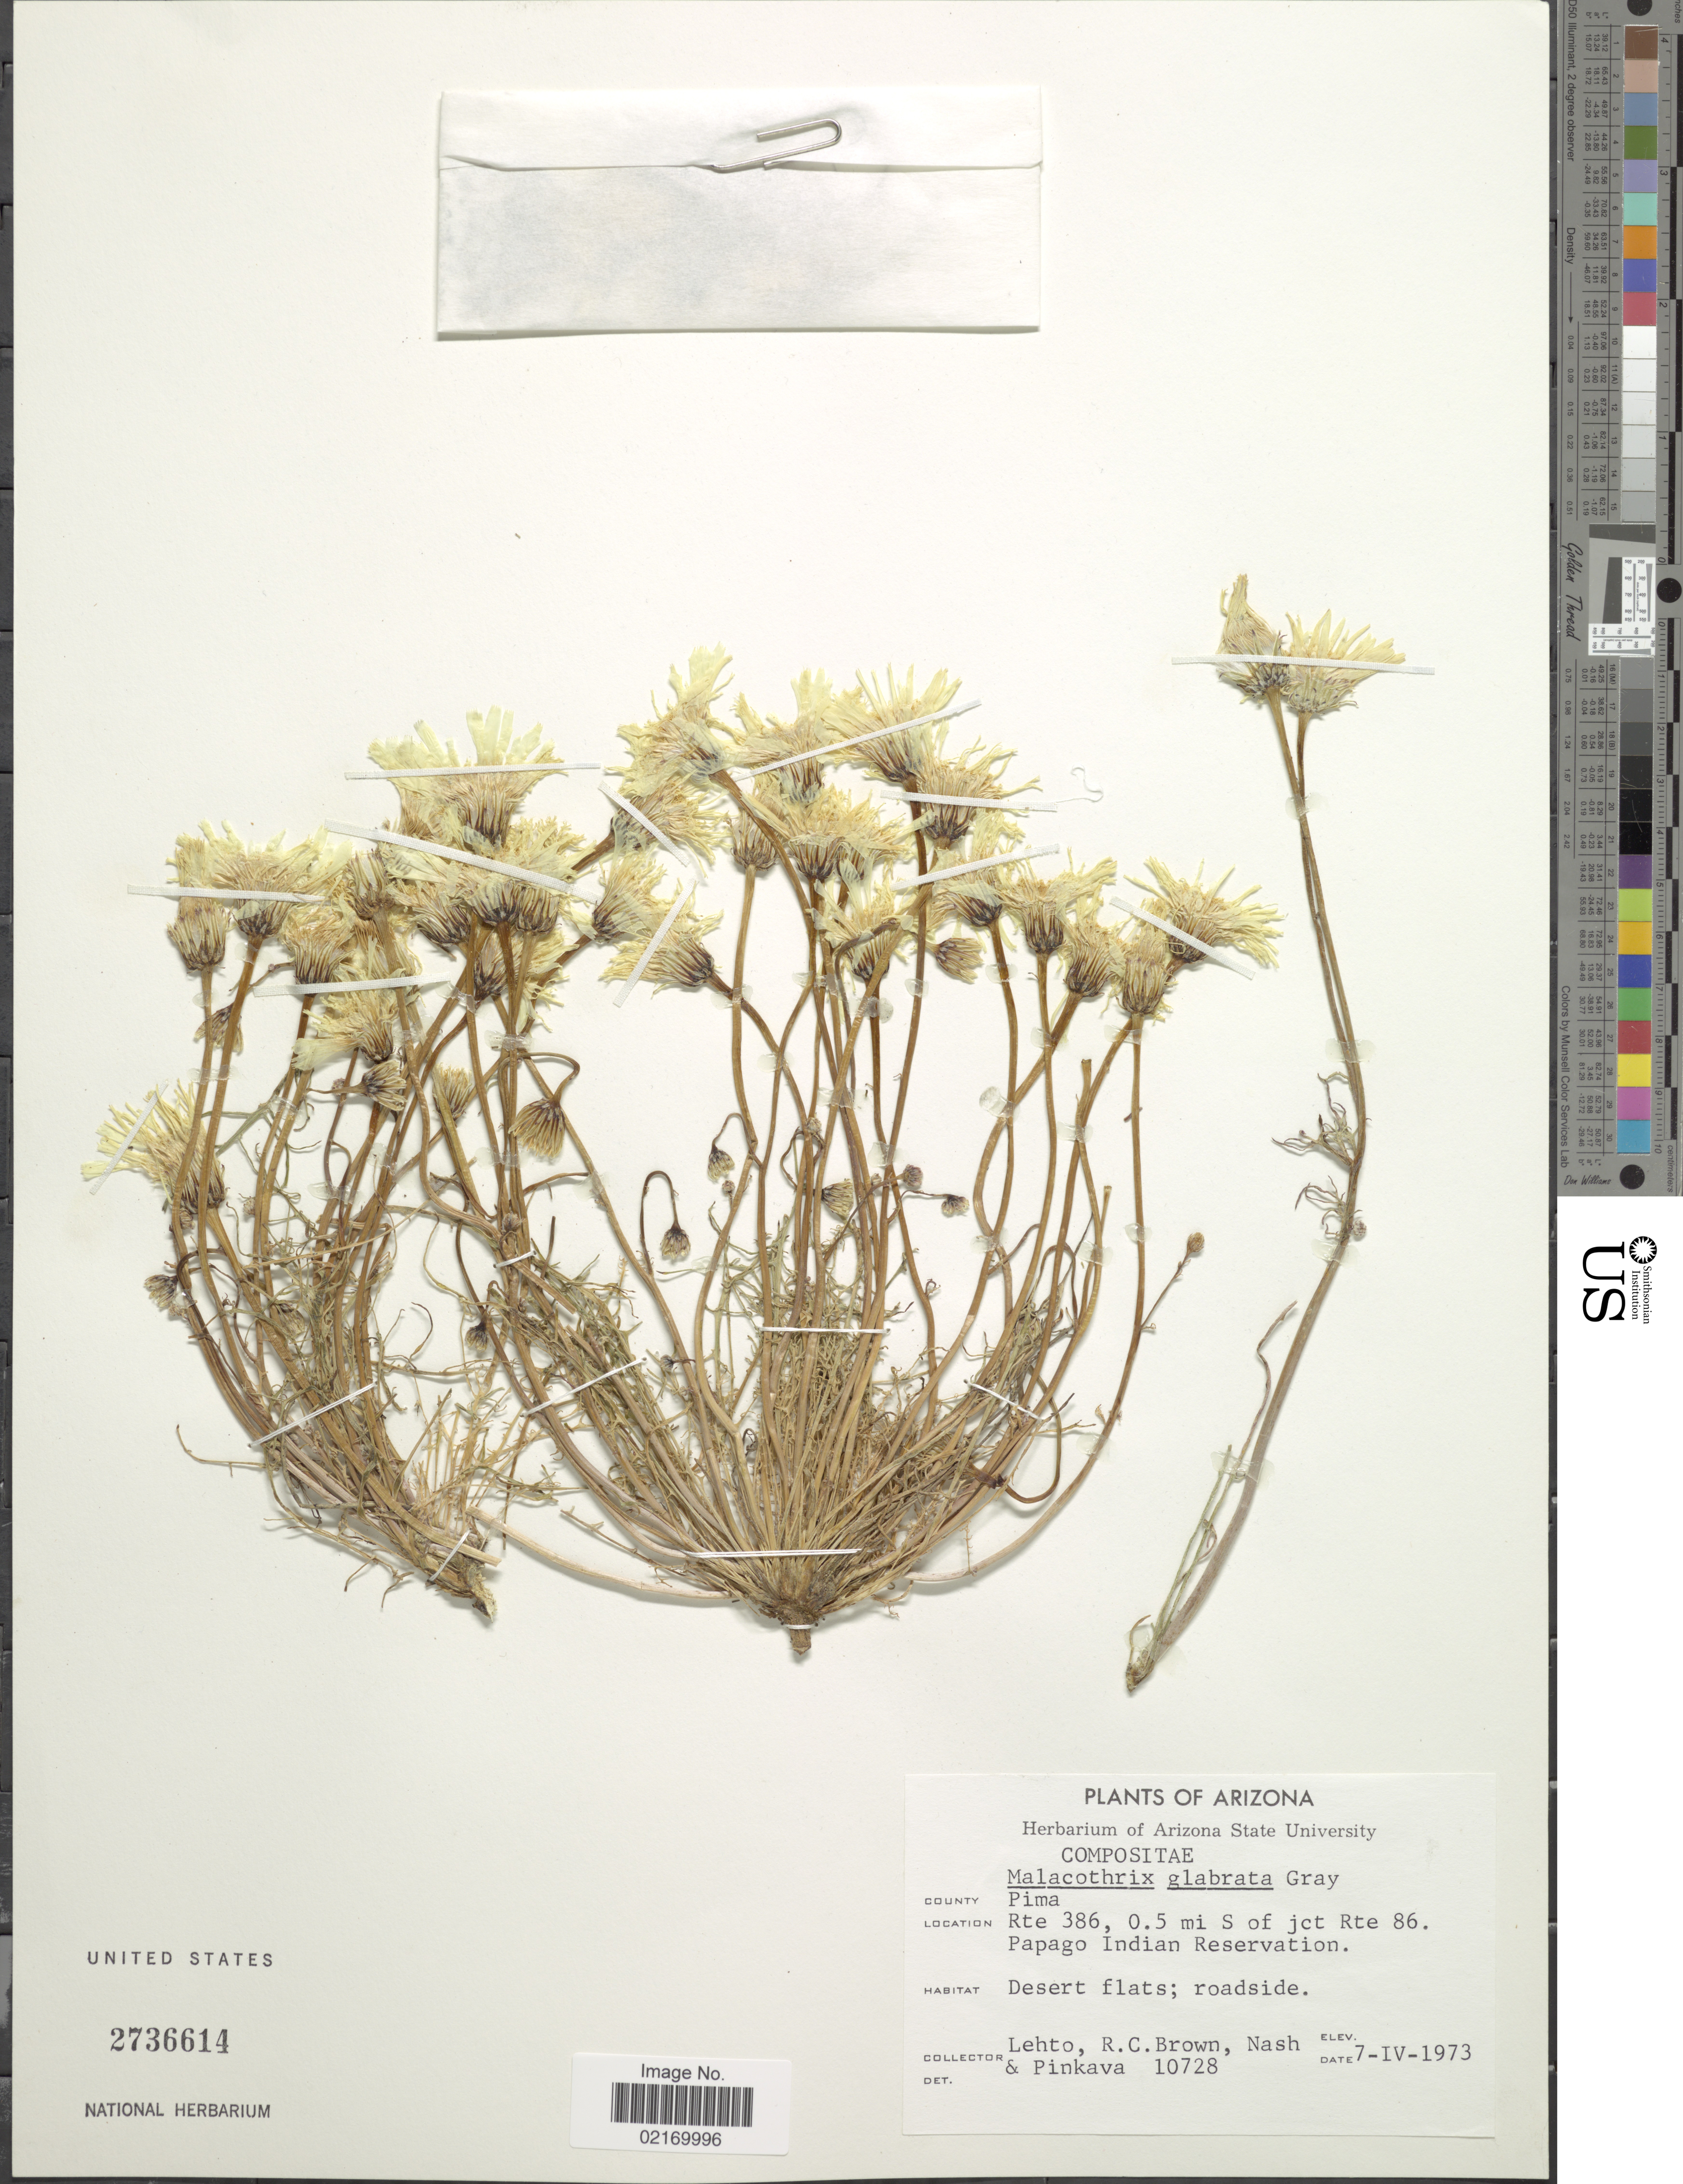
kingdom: Plantae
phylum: Tracheophyta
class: Magnoliopsida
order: Asterales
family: Asteraceae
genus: Malacothrix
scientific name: Malacothrix glabrata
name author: (A. Gray ex D.C. Eaton) A. Gray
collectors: -. Lehto, R. C. Brown, -- Nash & -. Pinkava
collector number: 10728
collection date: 1973-04-07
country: United States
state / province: Arizona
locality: County Pima, Rte 386, 0.5 mi S of jct Rte 86, Papago Indian Reservation, desert flats; roadside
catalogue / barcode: US 2736614